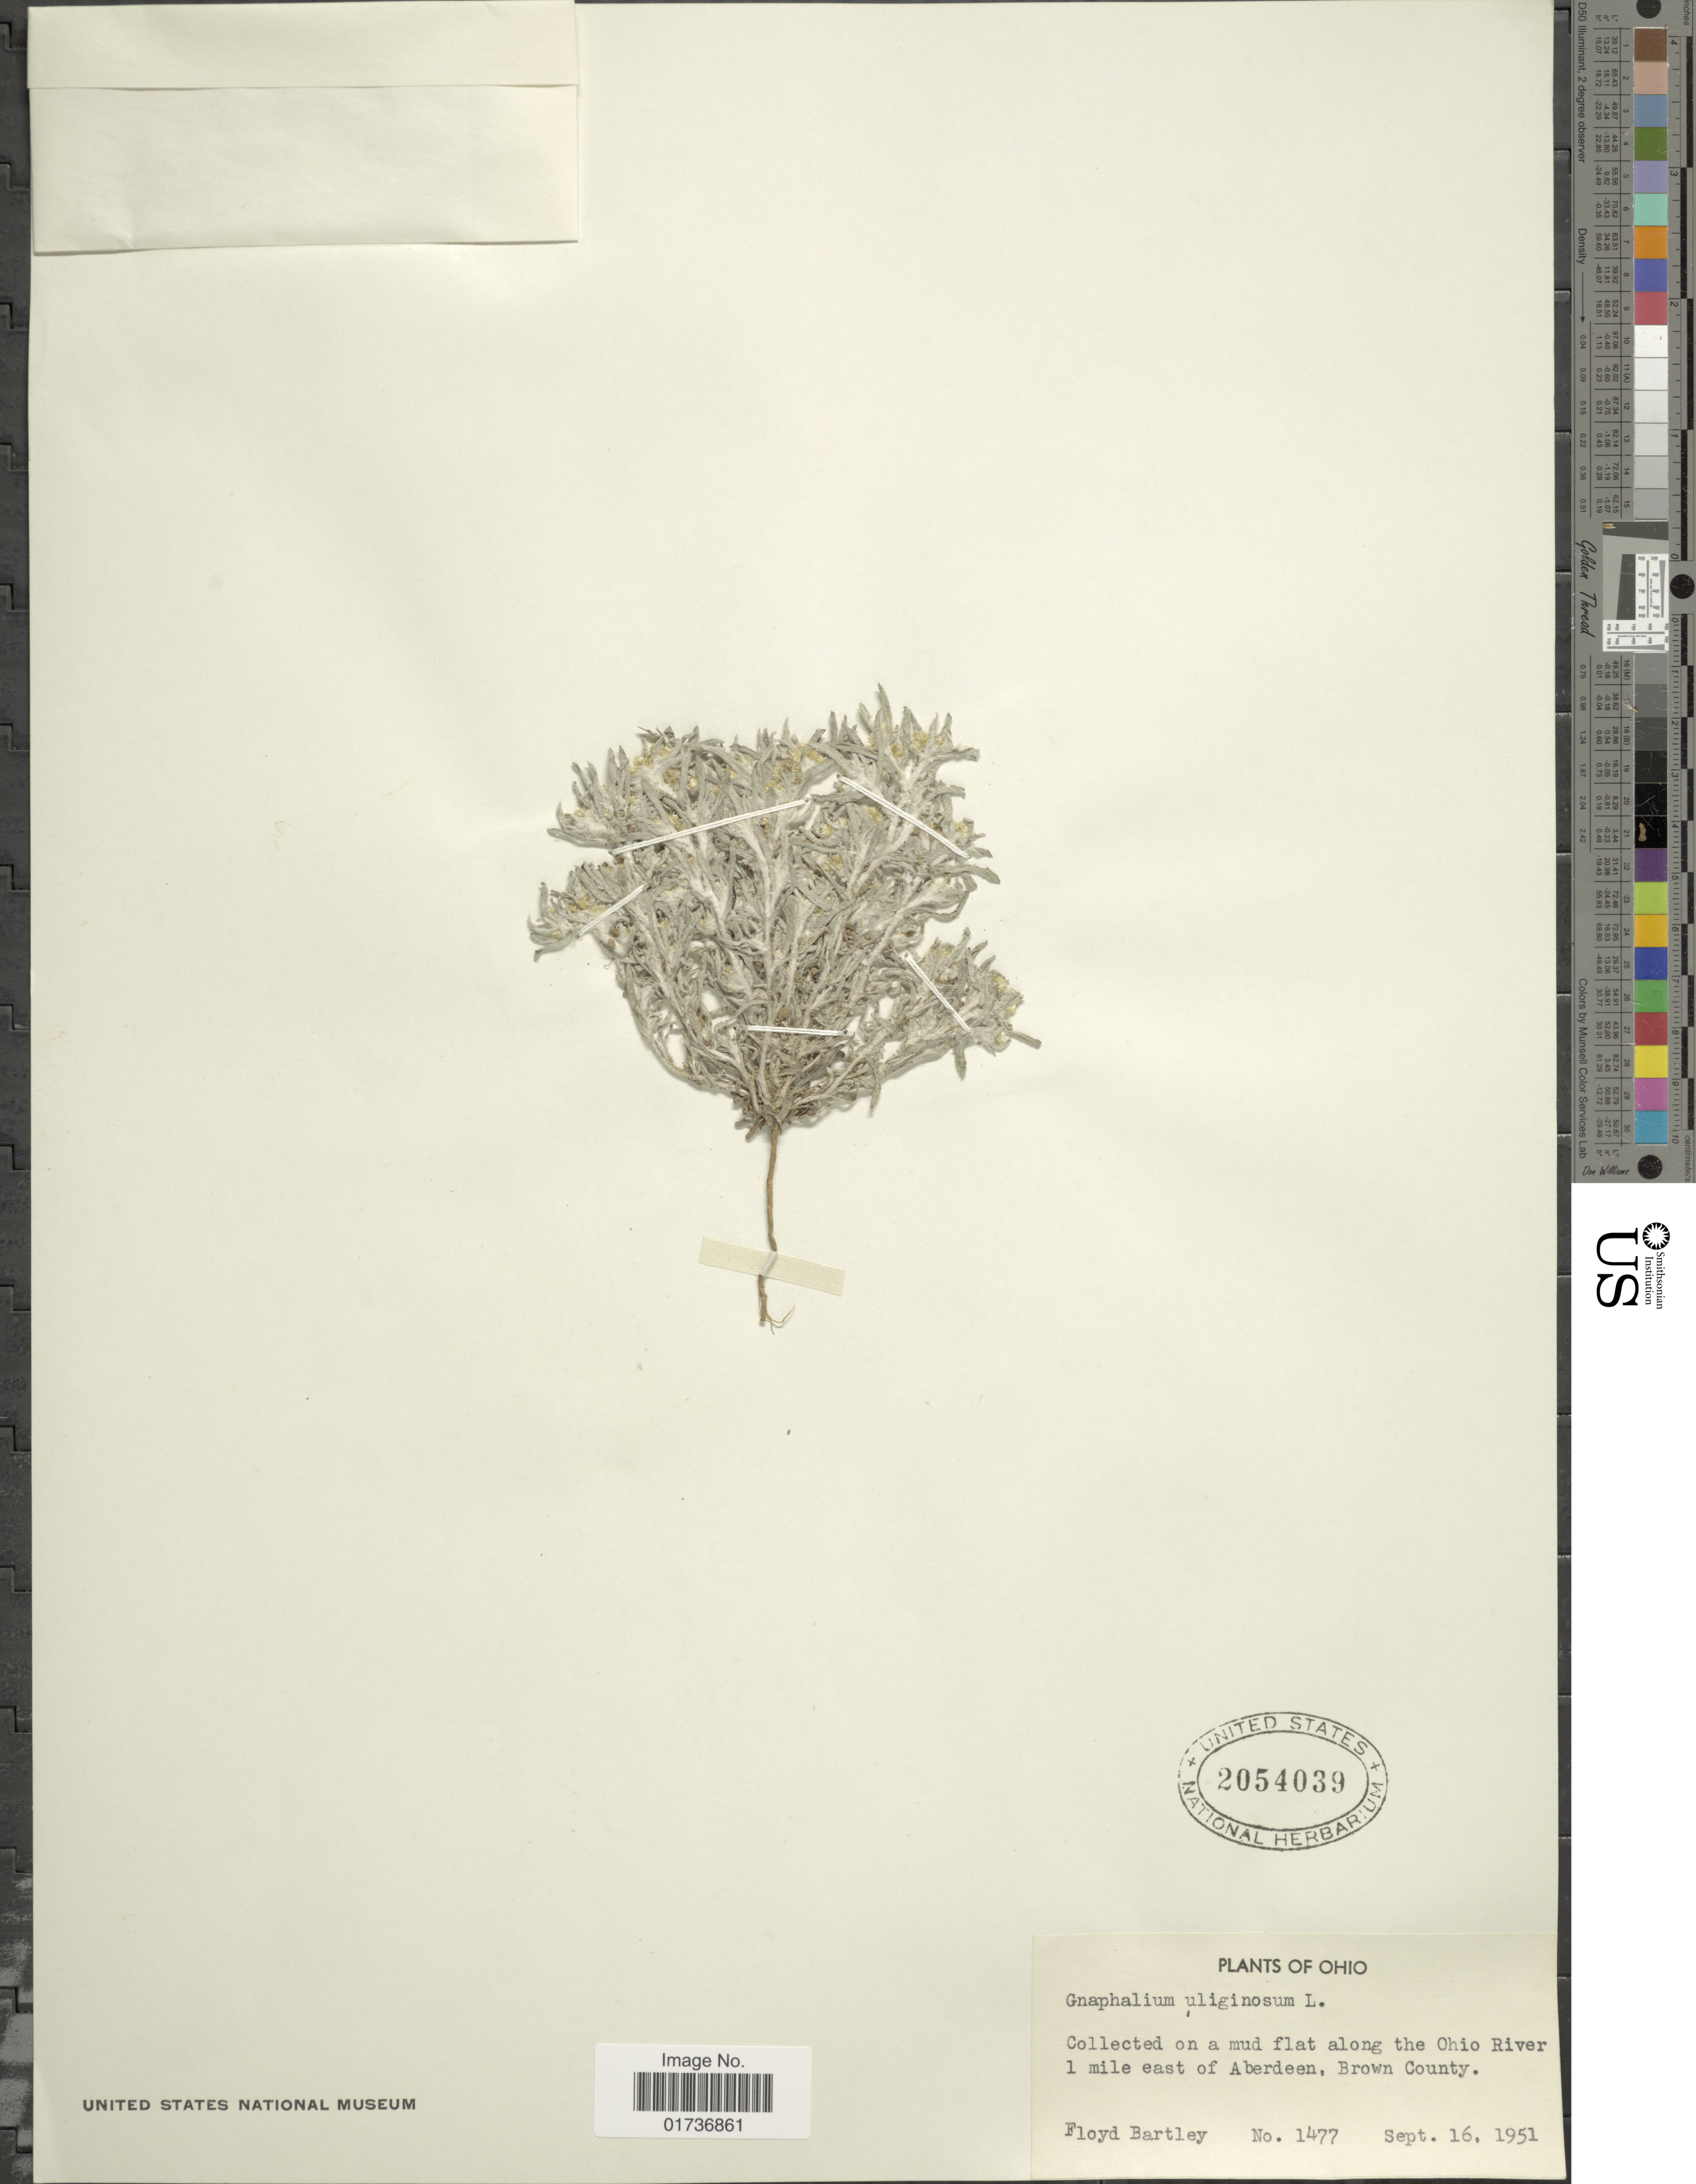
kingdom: Plantae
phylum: Tracheophyta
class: Magnoliopsida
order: Asterales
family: Asteraceae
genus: Gnaphalium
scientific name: Gnaphalium uliginosum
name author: L.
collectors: F. Bartley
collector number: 1477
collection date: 1951-09-16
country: United States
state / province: Ohio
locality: along the Ohio River 1 mile east of Aberdeen, Brown County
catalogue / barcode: US 2054039